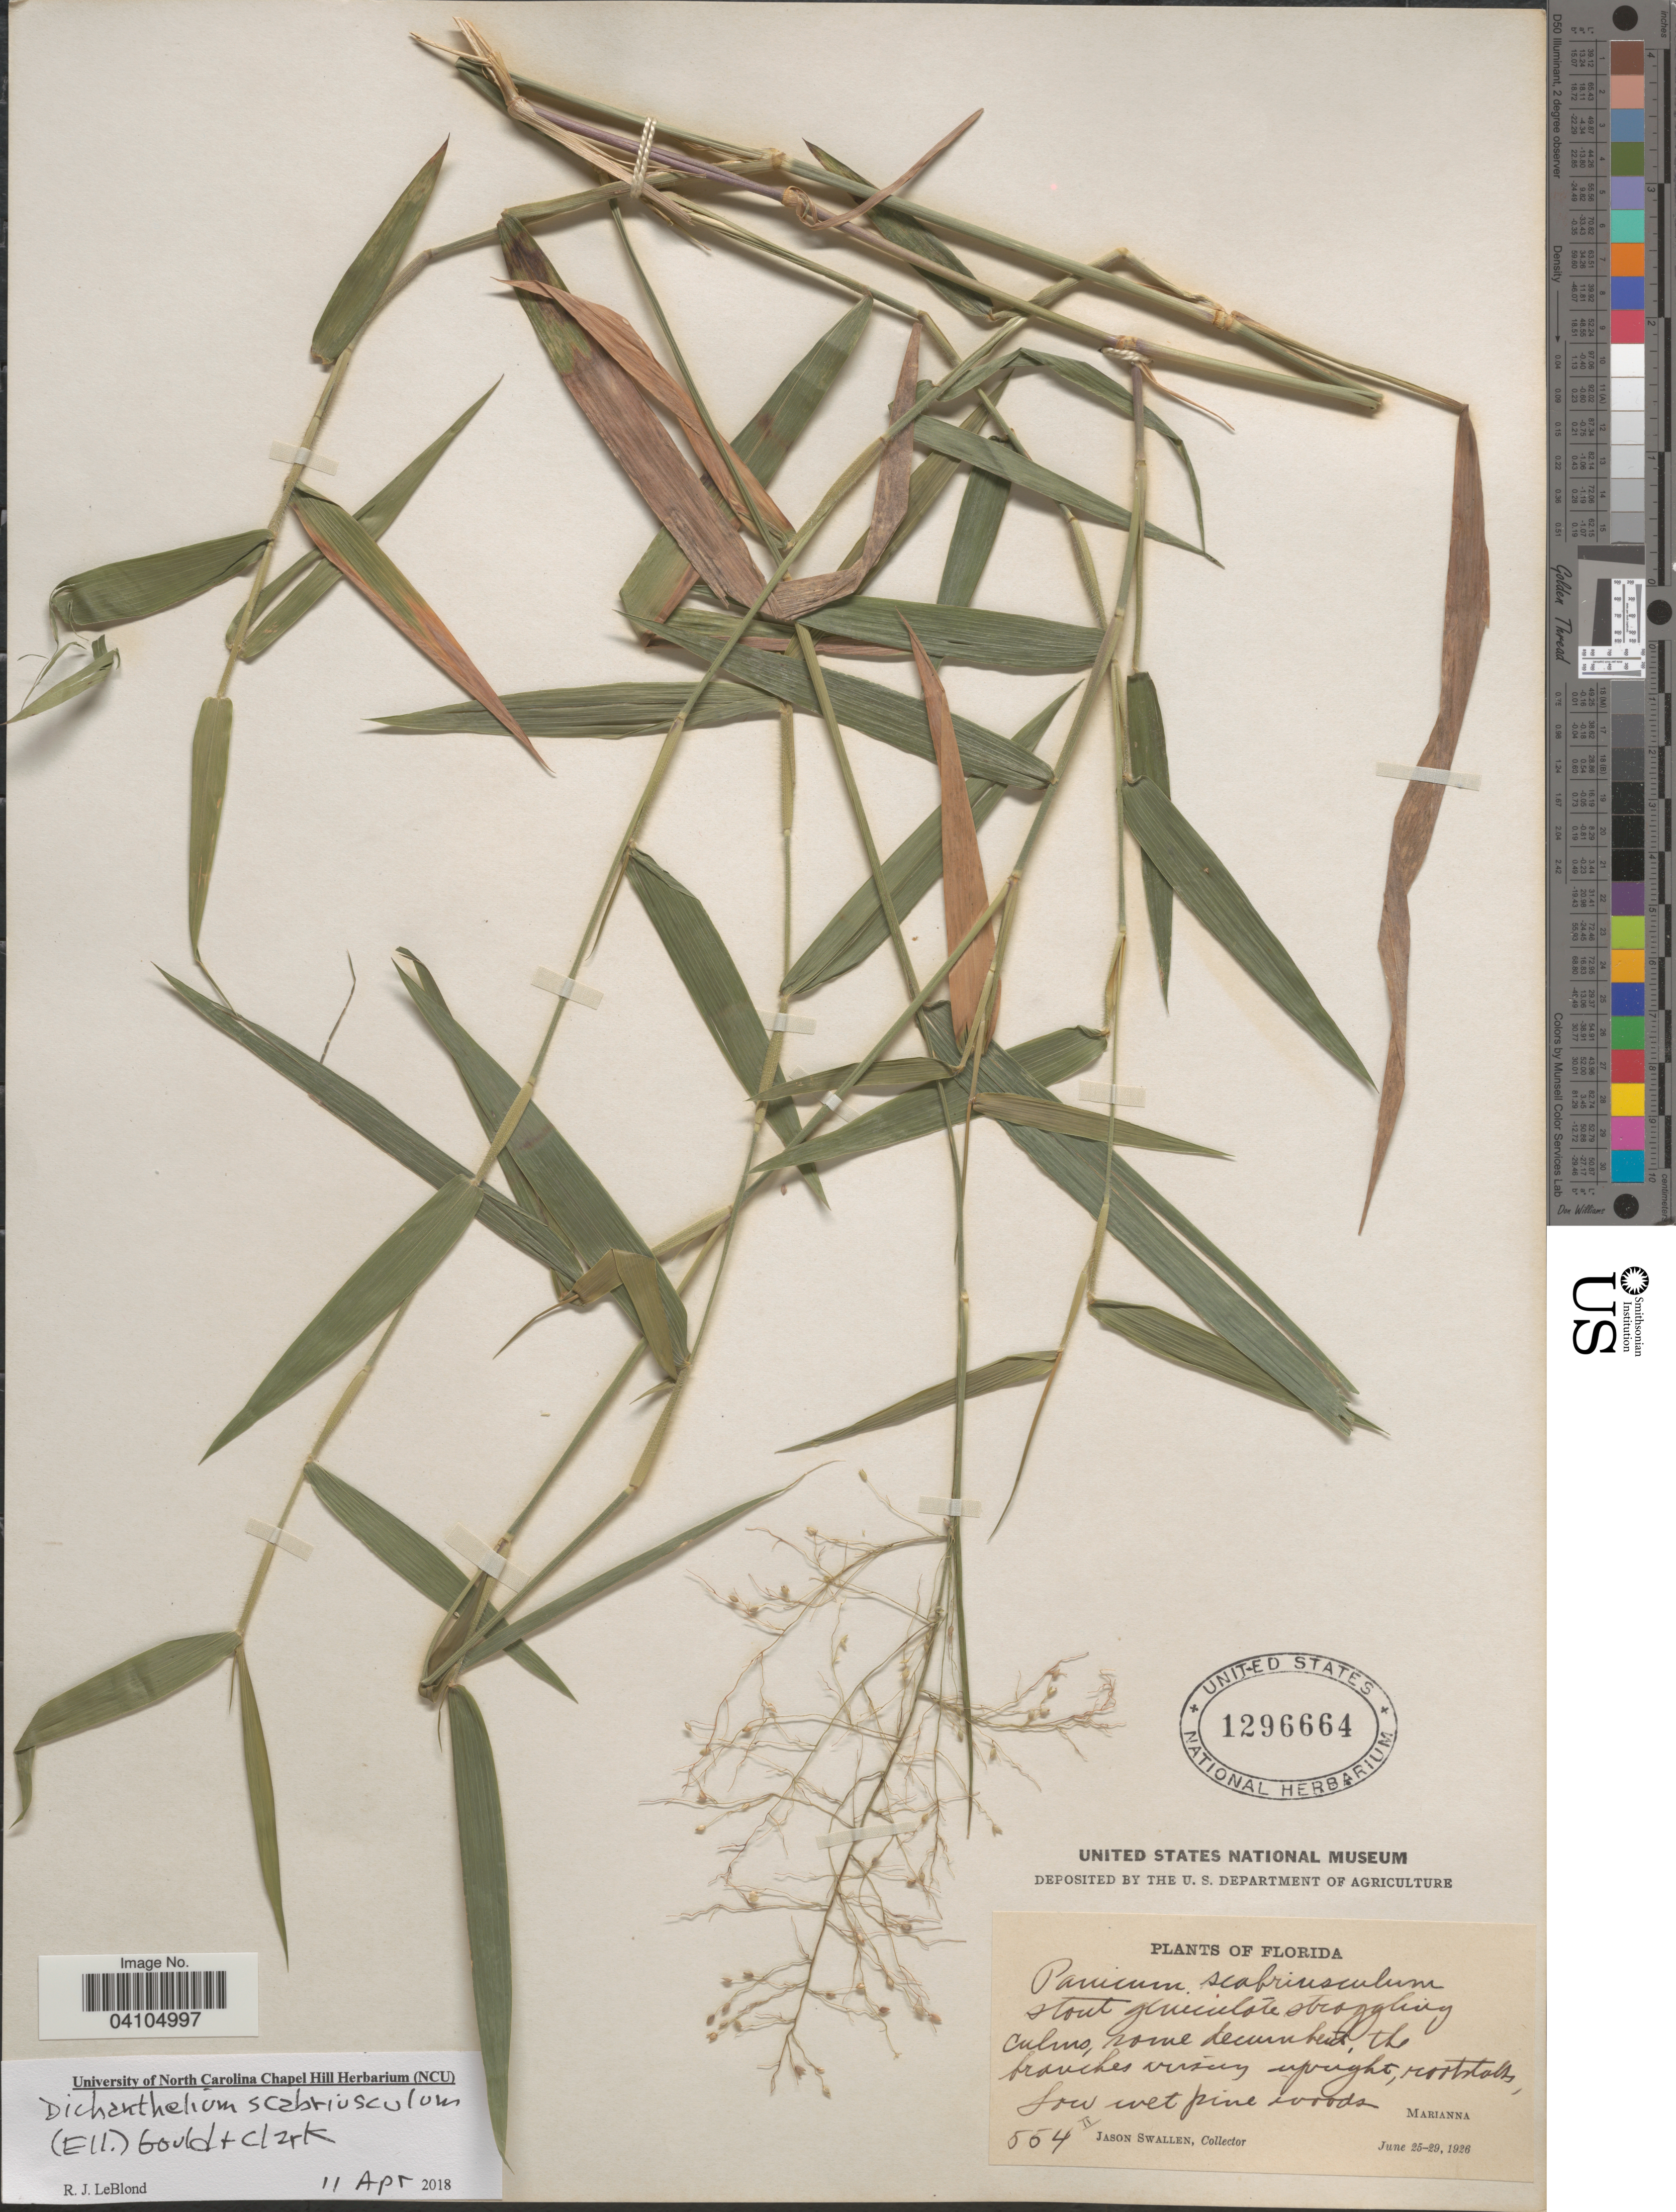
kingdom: Plantae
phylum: Tracheophyta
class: Liliopsida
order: Poales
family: Poaceae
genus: Dichanthelium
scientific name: Dichanthelium scabriusculum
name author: (Elliott) Gould & C.A. Clark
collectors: J. R. Swallen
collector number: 5554II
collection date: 1926-06-25/1926-06-29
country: United States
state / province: Florida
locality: Marianna.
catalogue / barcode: US 1296664